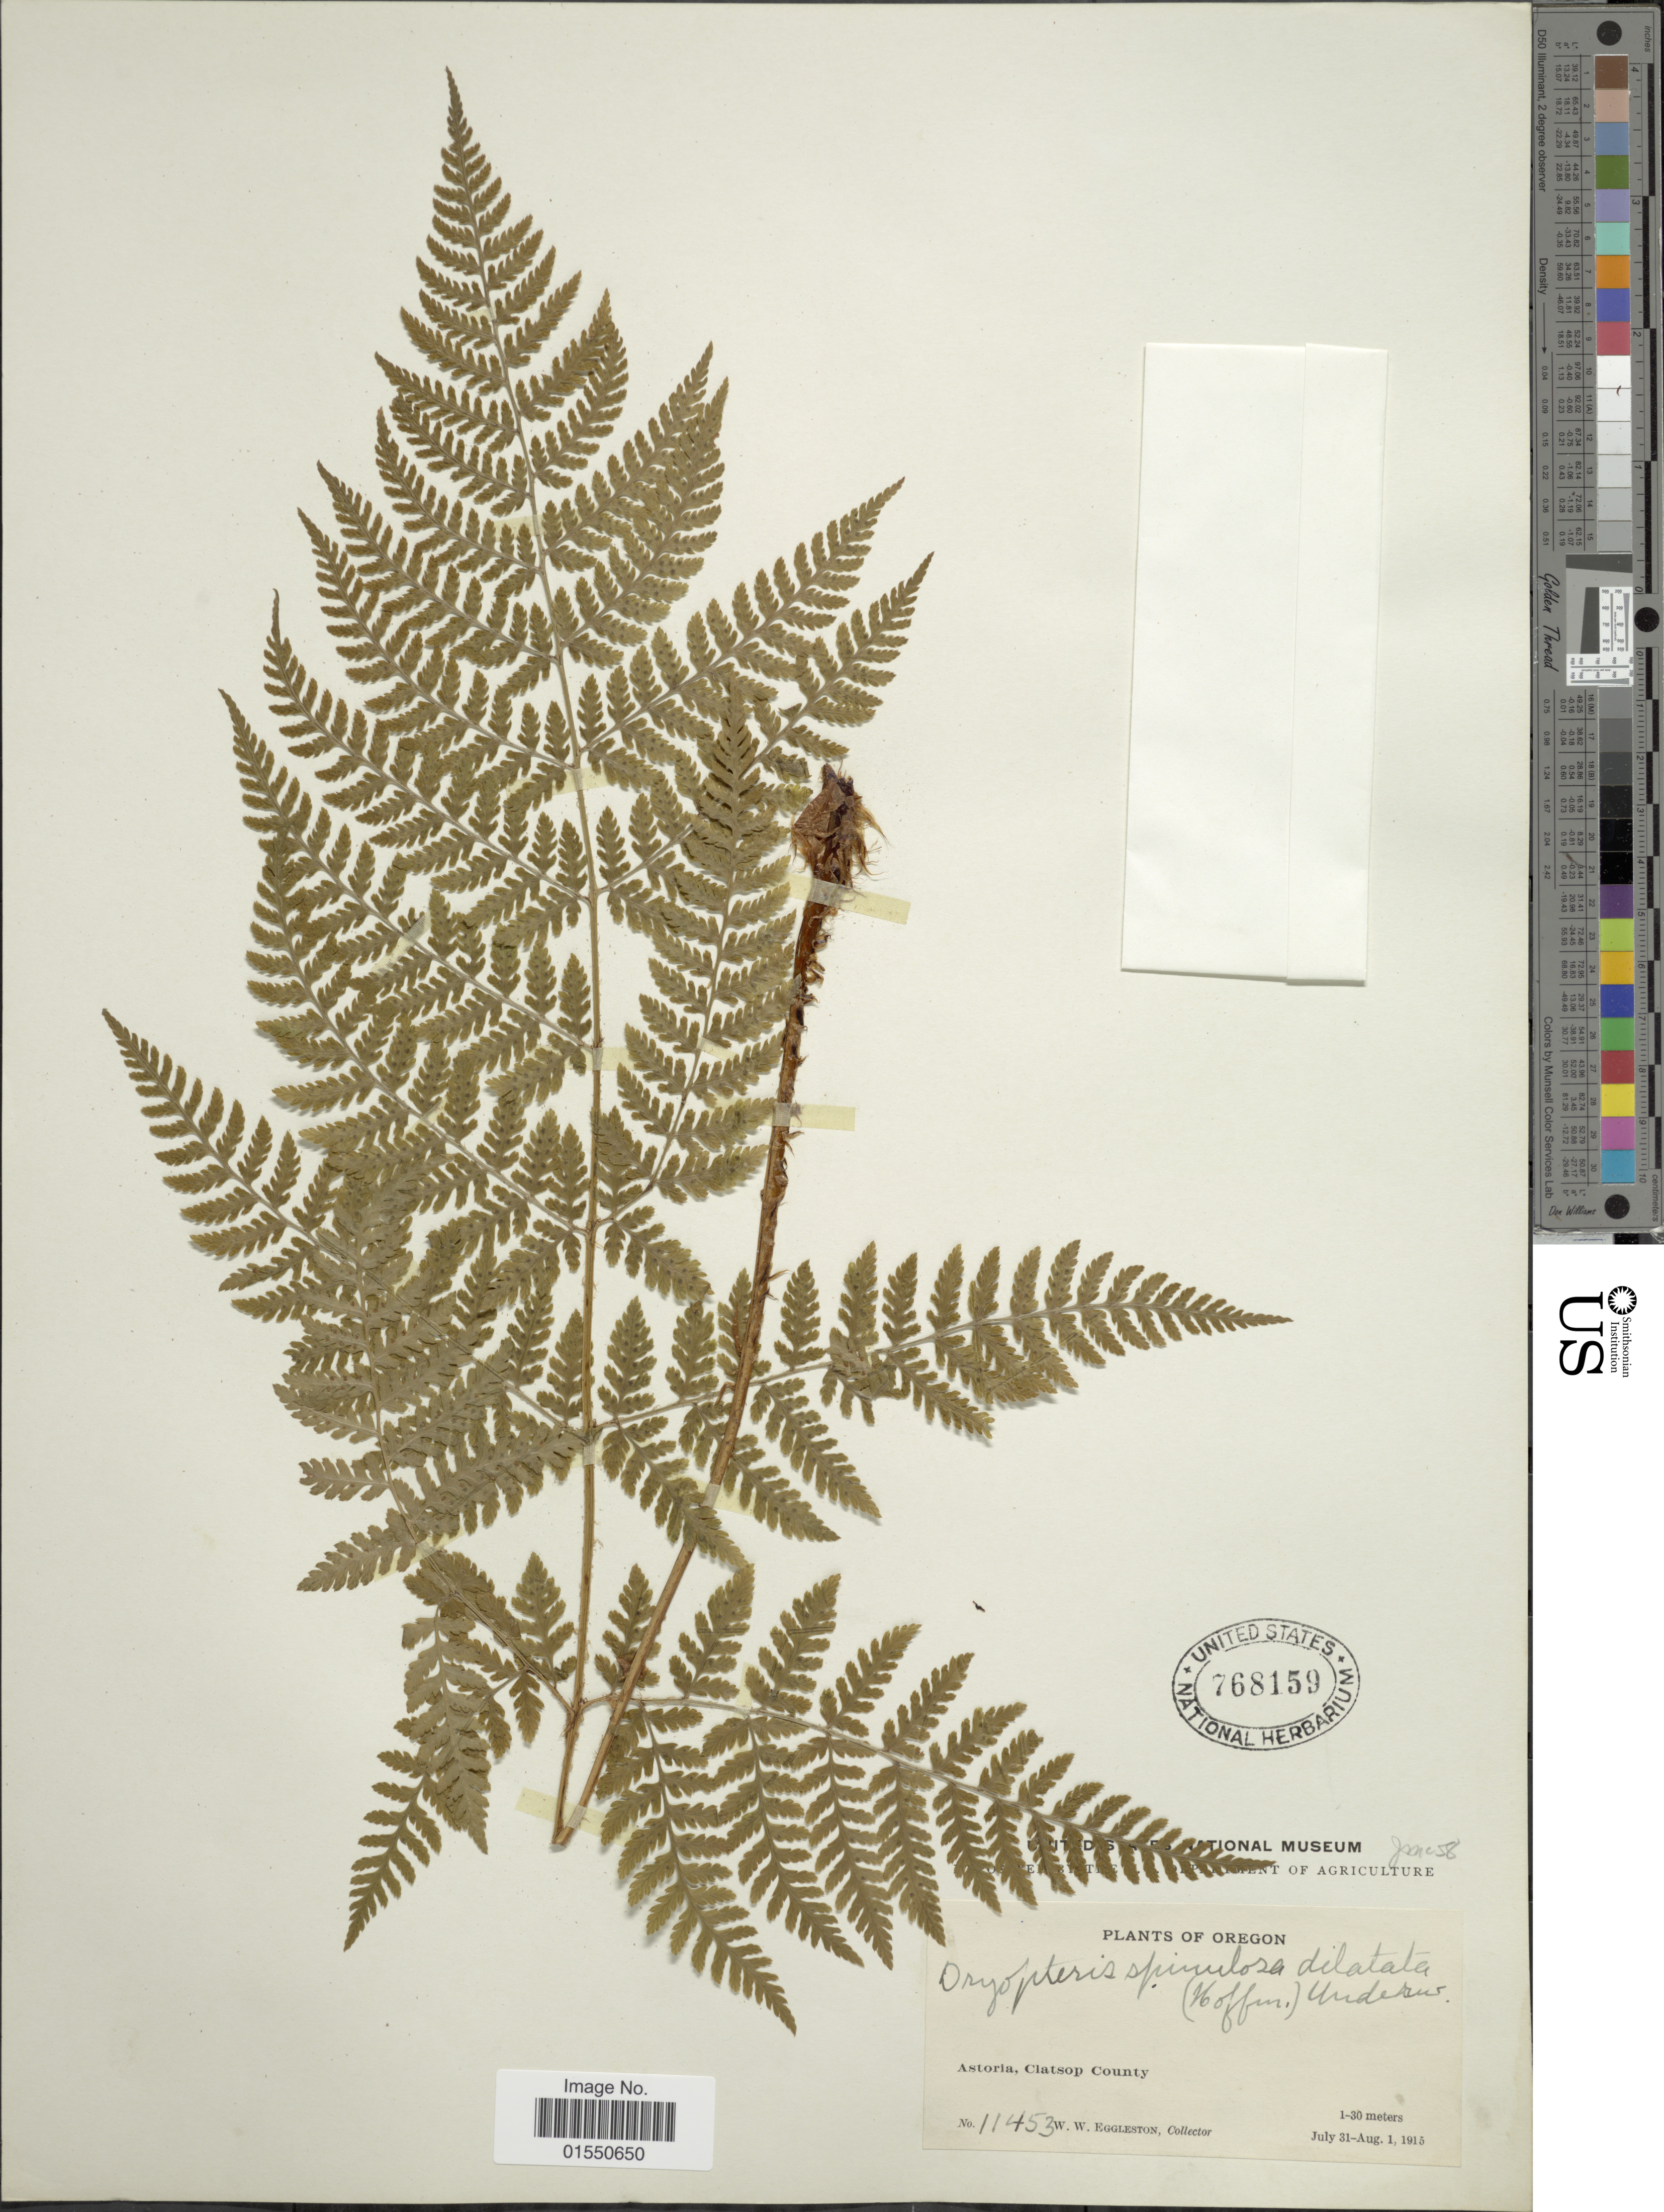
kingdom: Plantae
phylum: Tracheophyta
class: Polypodiopsida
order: Polypodiales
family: Dryopteridaceae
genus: Dryopteris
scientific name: Dryopteris expansa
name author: (C. Presl) Fraser-Jenk. & Jermy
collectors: W. W. Eggleston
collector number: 11453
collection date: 1915-07-31/1915-08-01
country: United States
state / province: Oregon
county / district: Clatsop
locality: Astoria, Clatsop County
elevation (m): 1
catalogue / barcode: US 768159